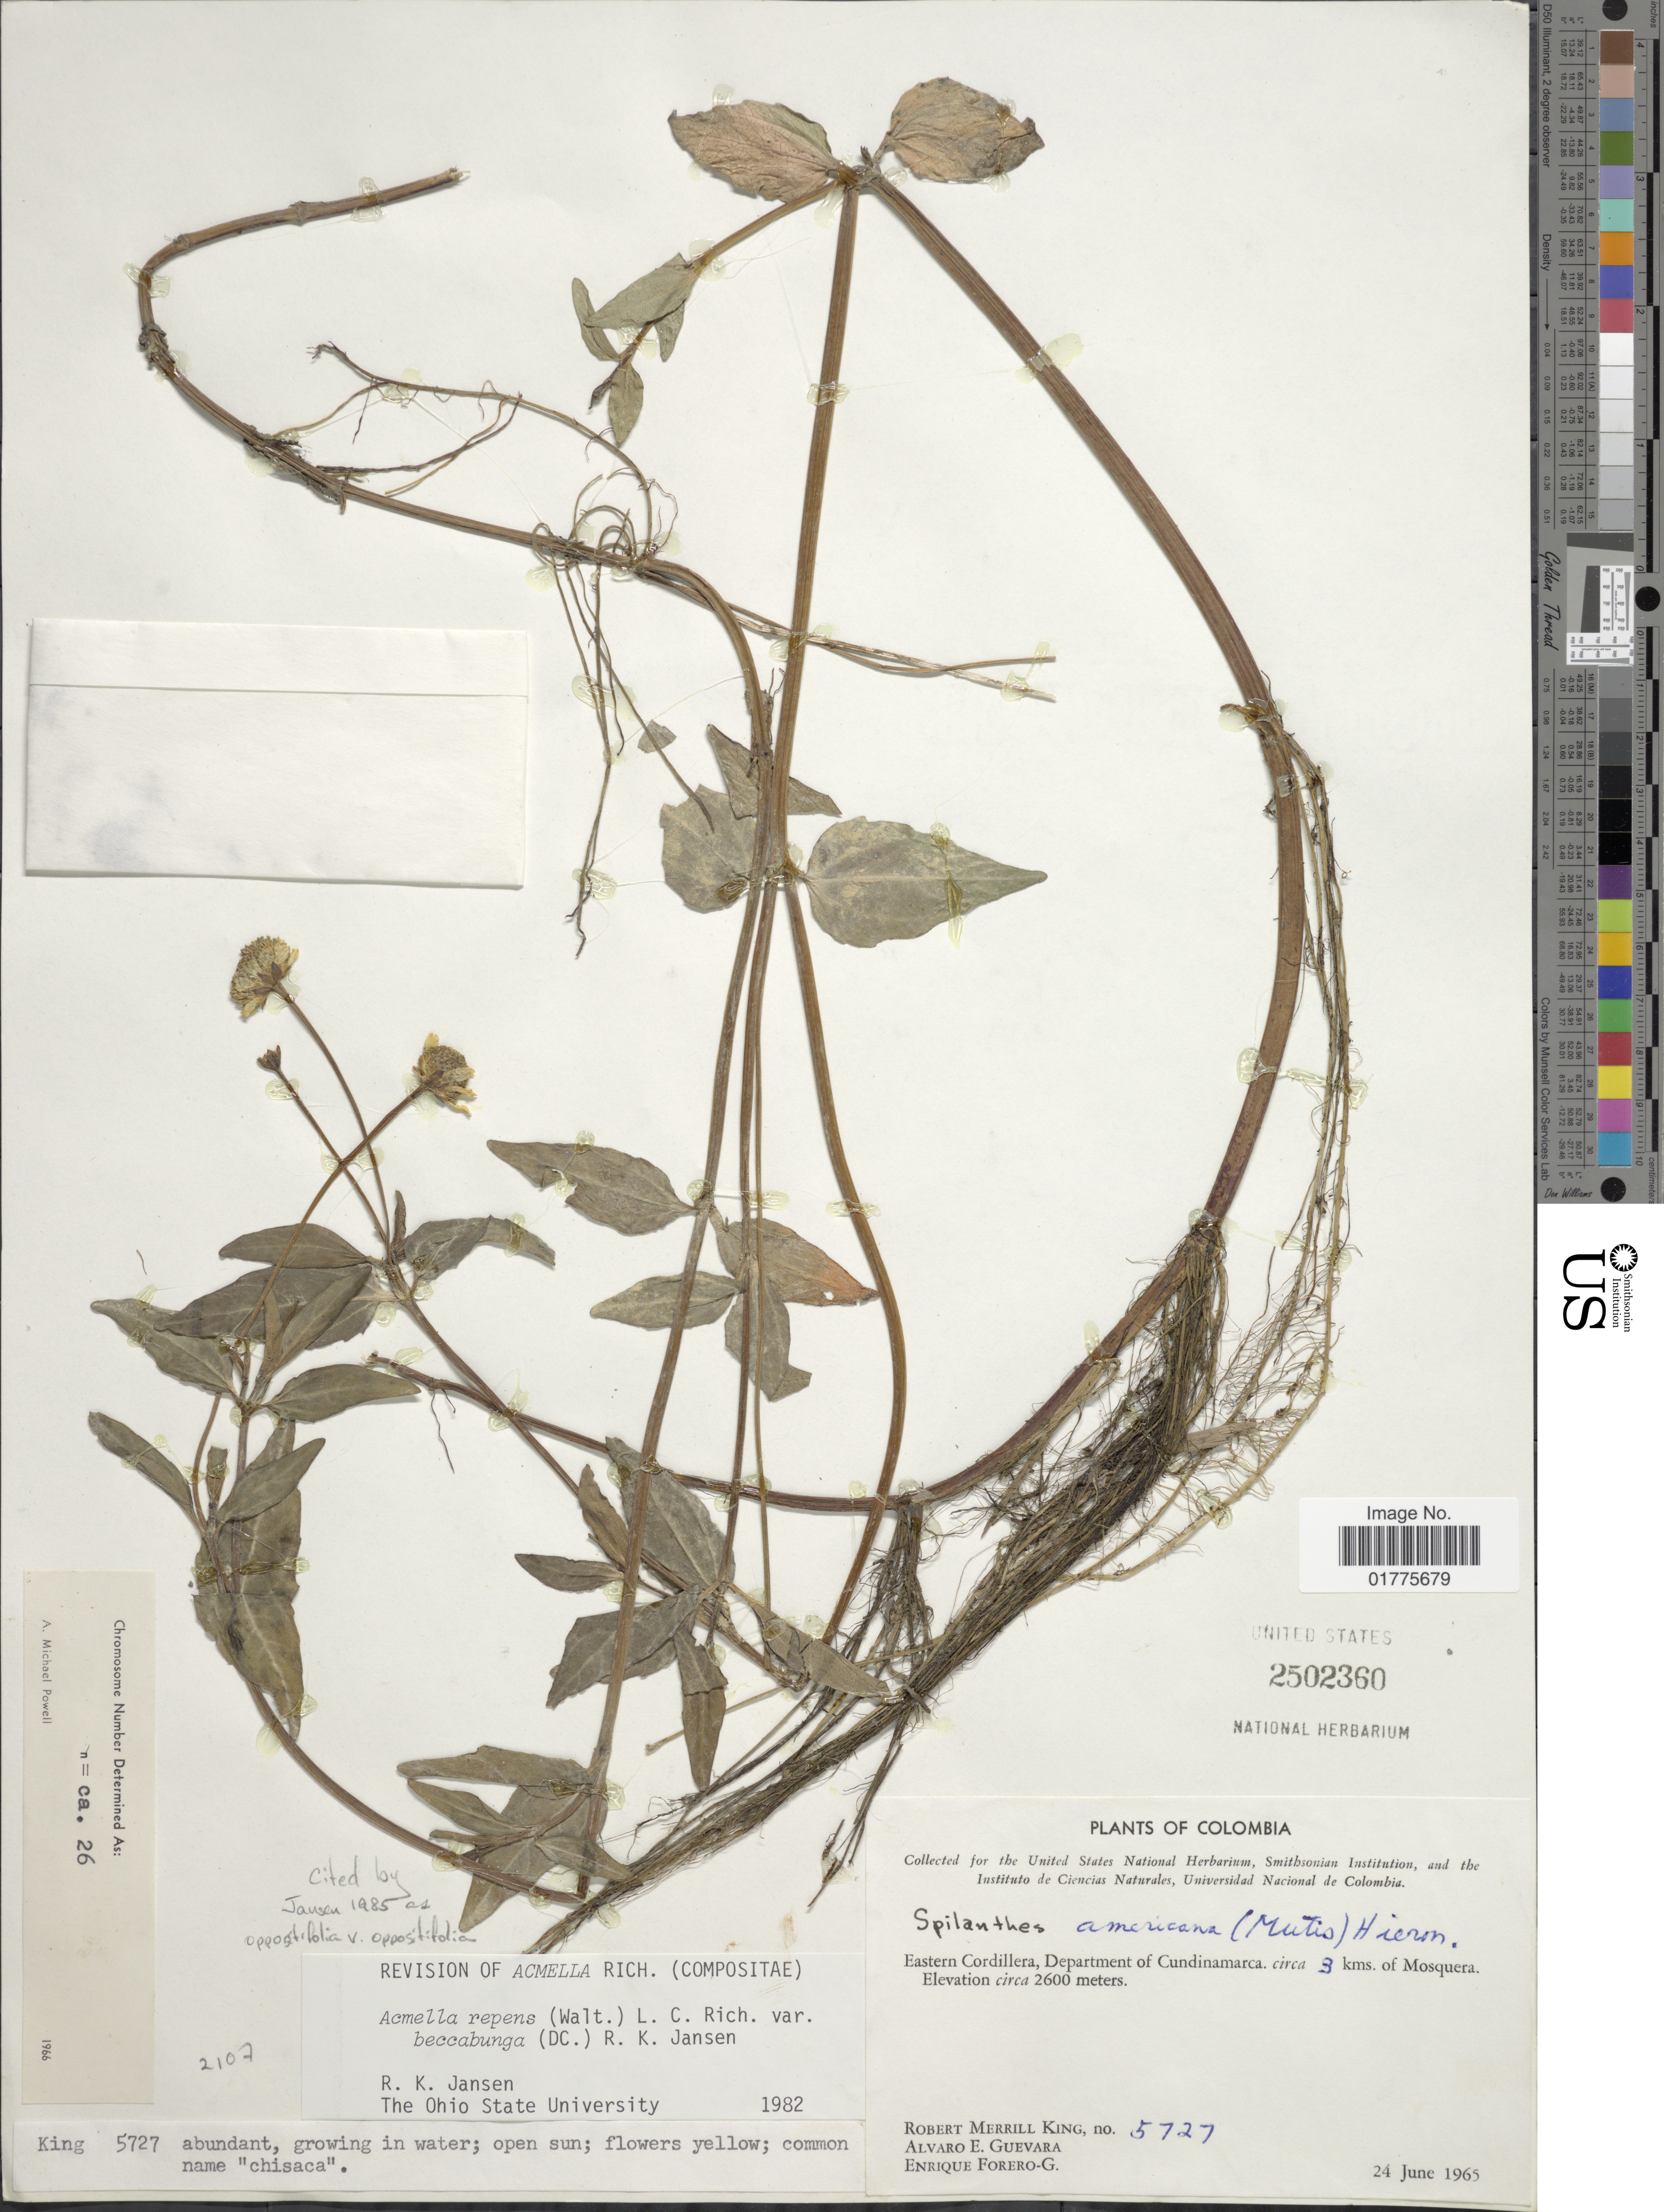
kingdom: Plantae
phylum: Tracheophyta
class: Magnoliopsida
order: Asterales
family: Asteraceae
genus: Acmella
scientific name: Acmella repens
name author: (Walter) Rich.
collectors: R. M. King, A. E. Guevara & E. Forero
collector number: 5727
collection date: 1965-06-24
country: Colombia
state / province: Cundinamarca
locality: Eastern Cordillera, circa 3 kms. of Mosquera, growing in water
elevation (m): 2600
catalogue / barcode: US 2502360